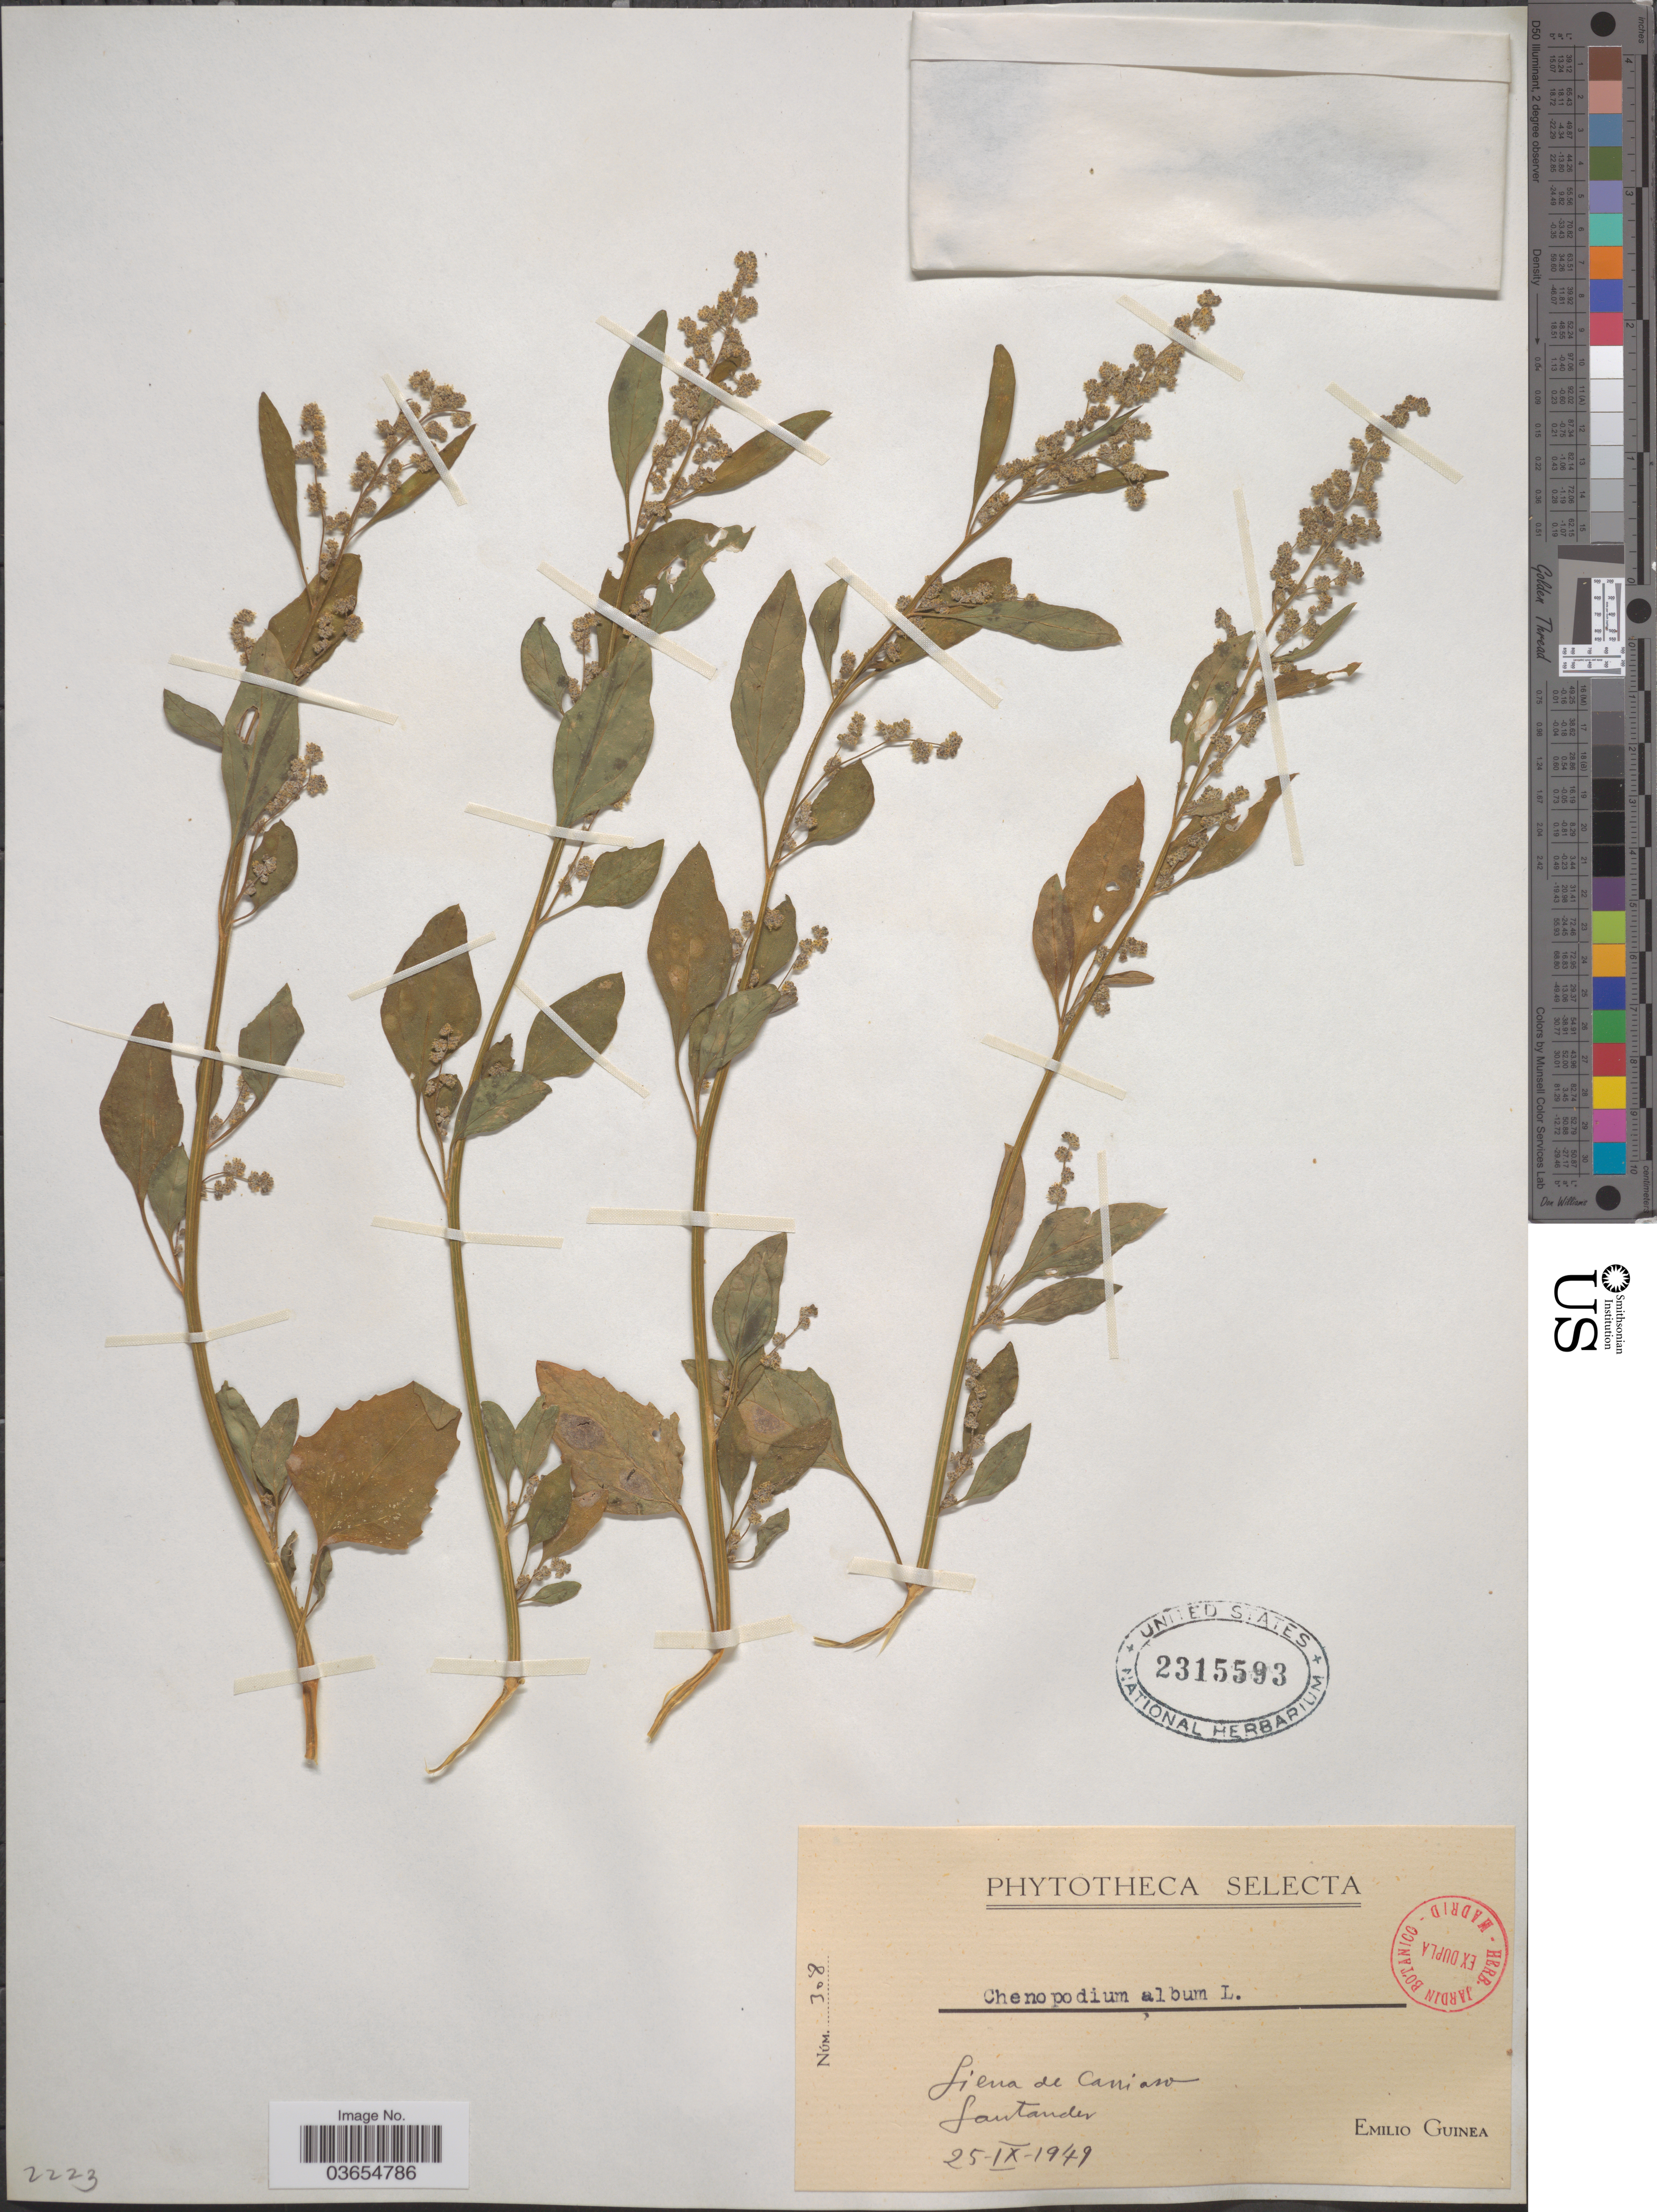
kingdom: Plantae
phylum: Tracheophyta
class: Magnoliopsida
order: Caryophyllales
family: Amaranthaceae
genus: Chenopodium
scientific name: Chenopodium album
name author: L.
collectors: E. Guinea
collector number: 308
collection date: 1949-09-25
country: Spain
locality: Sierra de Carriazo.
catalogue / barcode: US 2315593